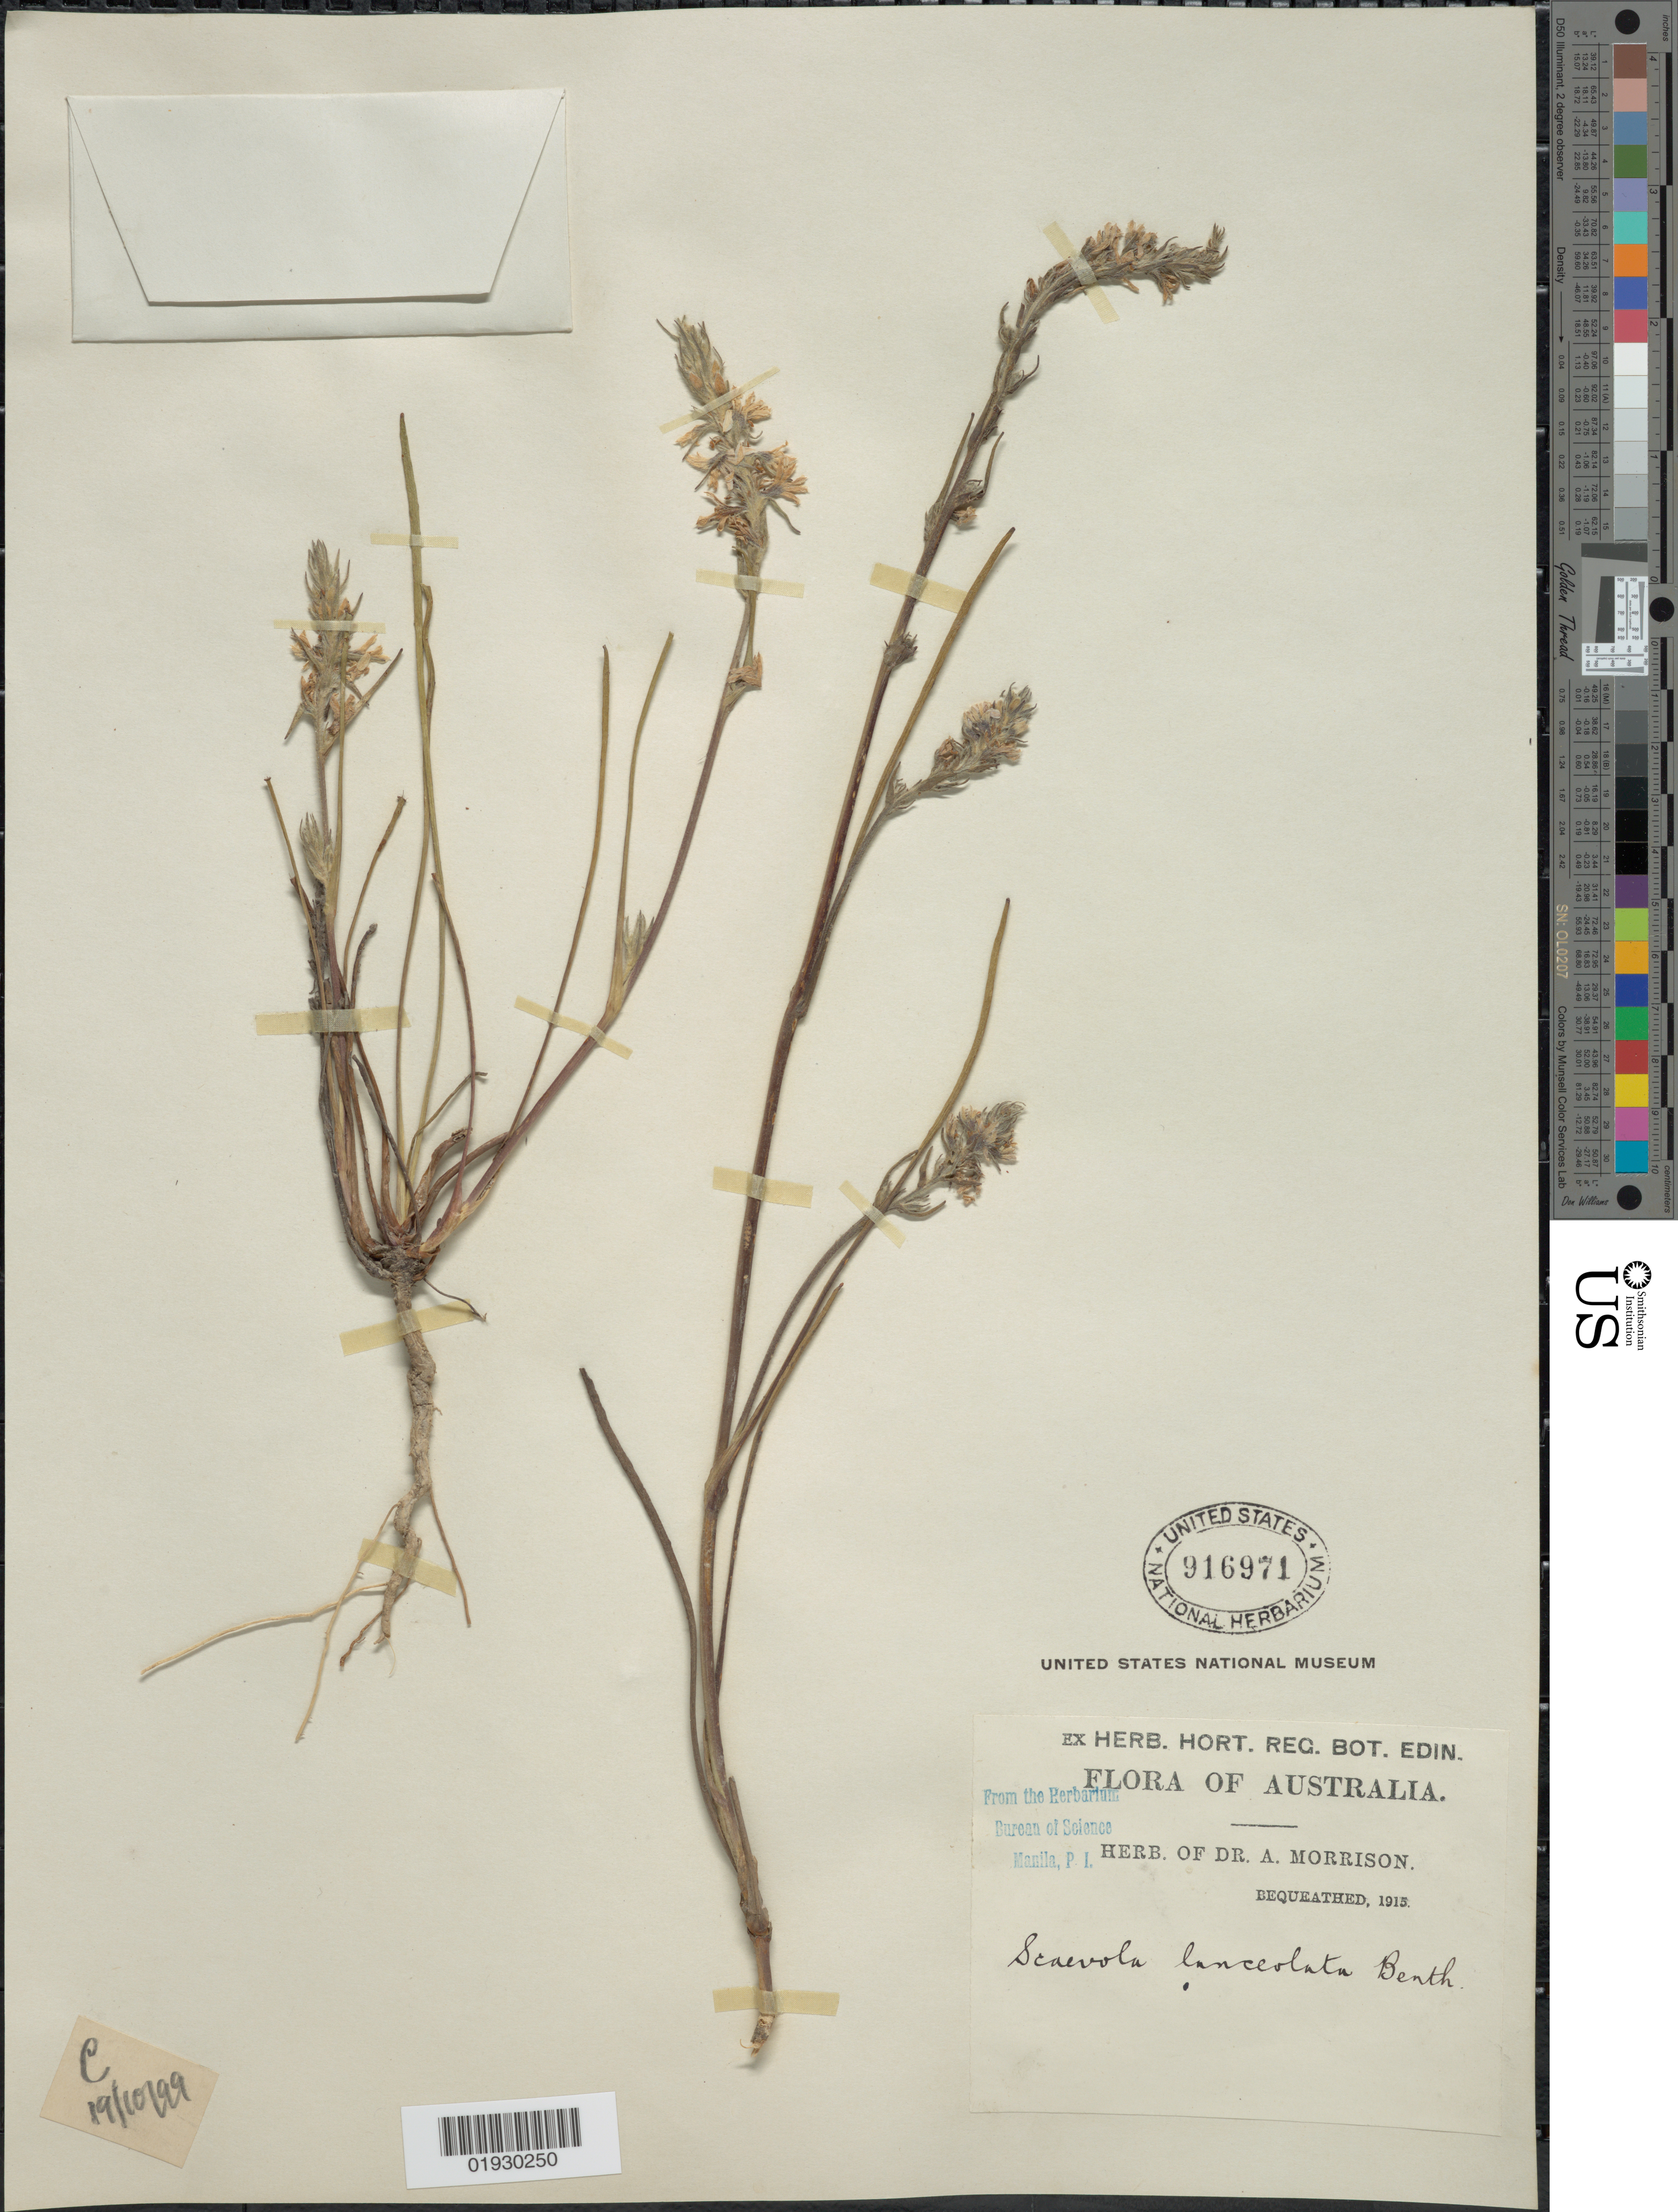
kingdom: Plantae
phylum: Tracheophyta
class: Magnoliopsida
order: Asterales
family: Goodeniaceae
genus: Scaevola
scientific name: Scaevola lanceolata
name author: Benth.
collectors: ex herb. Dr. A. Morrison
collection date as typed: Transcribed d/m/y: 19/10/99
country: Australia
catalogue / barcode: US 916971